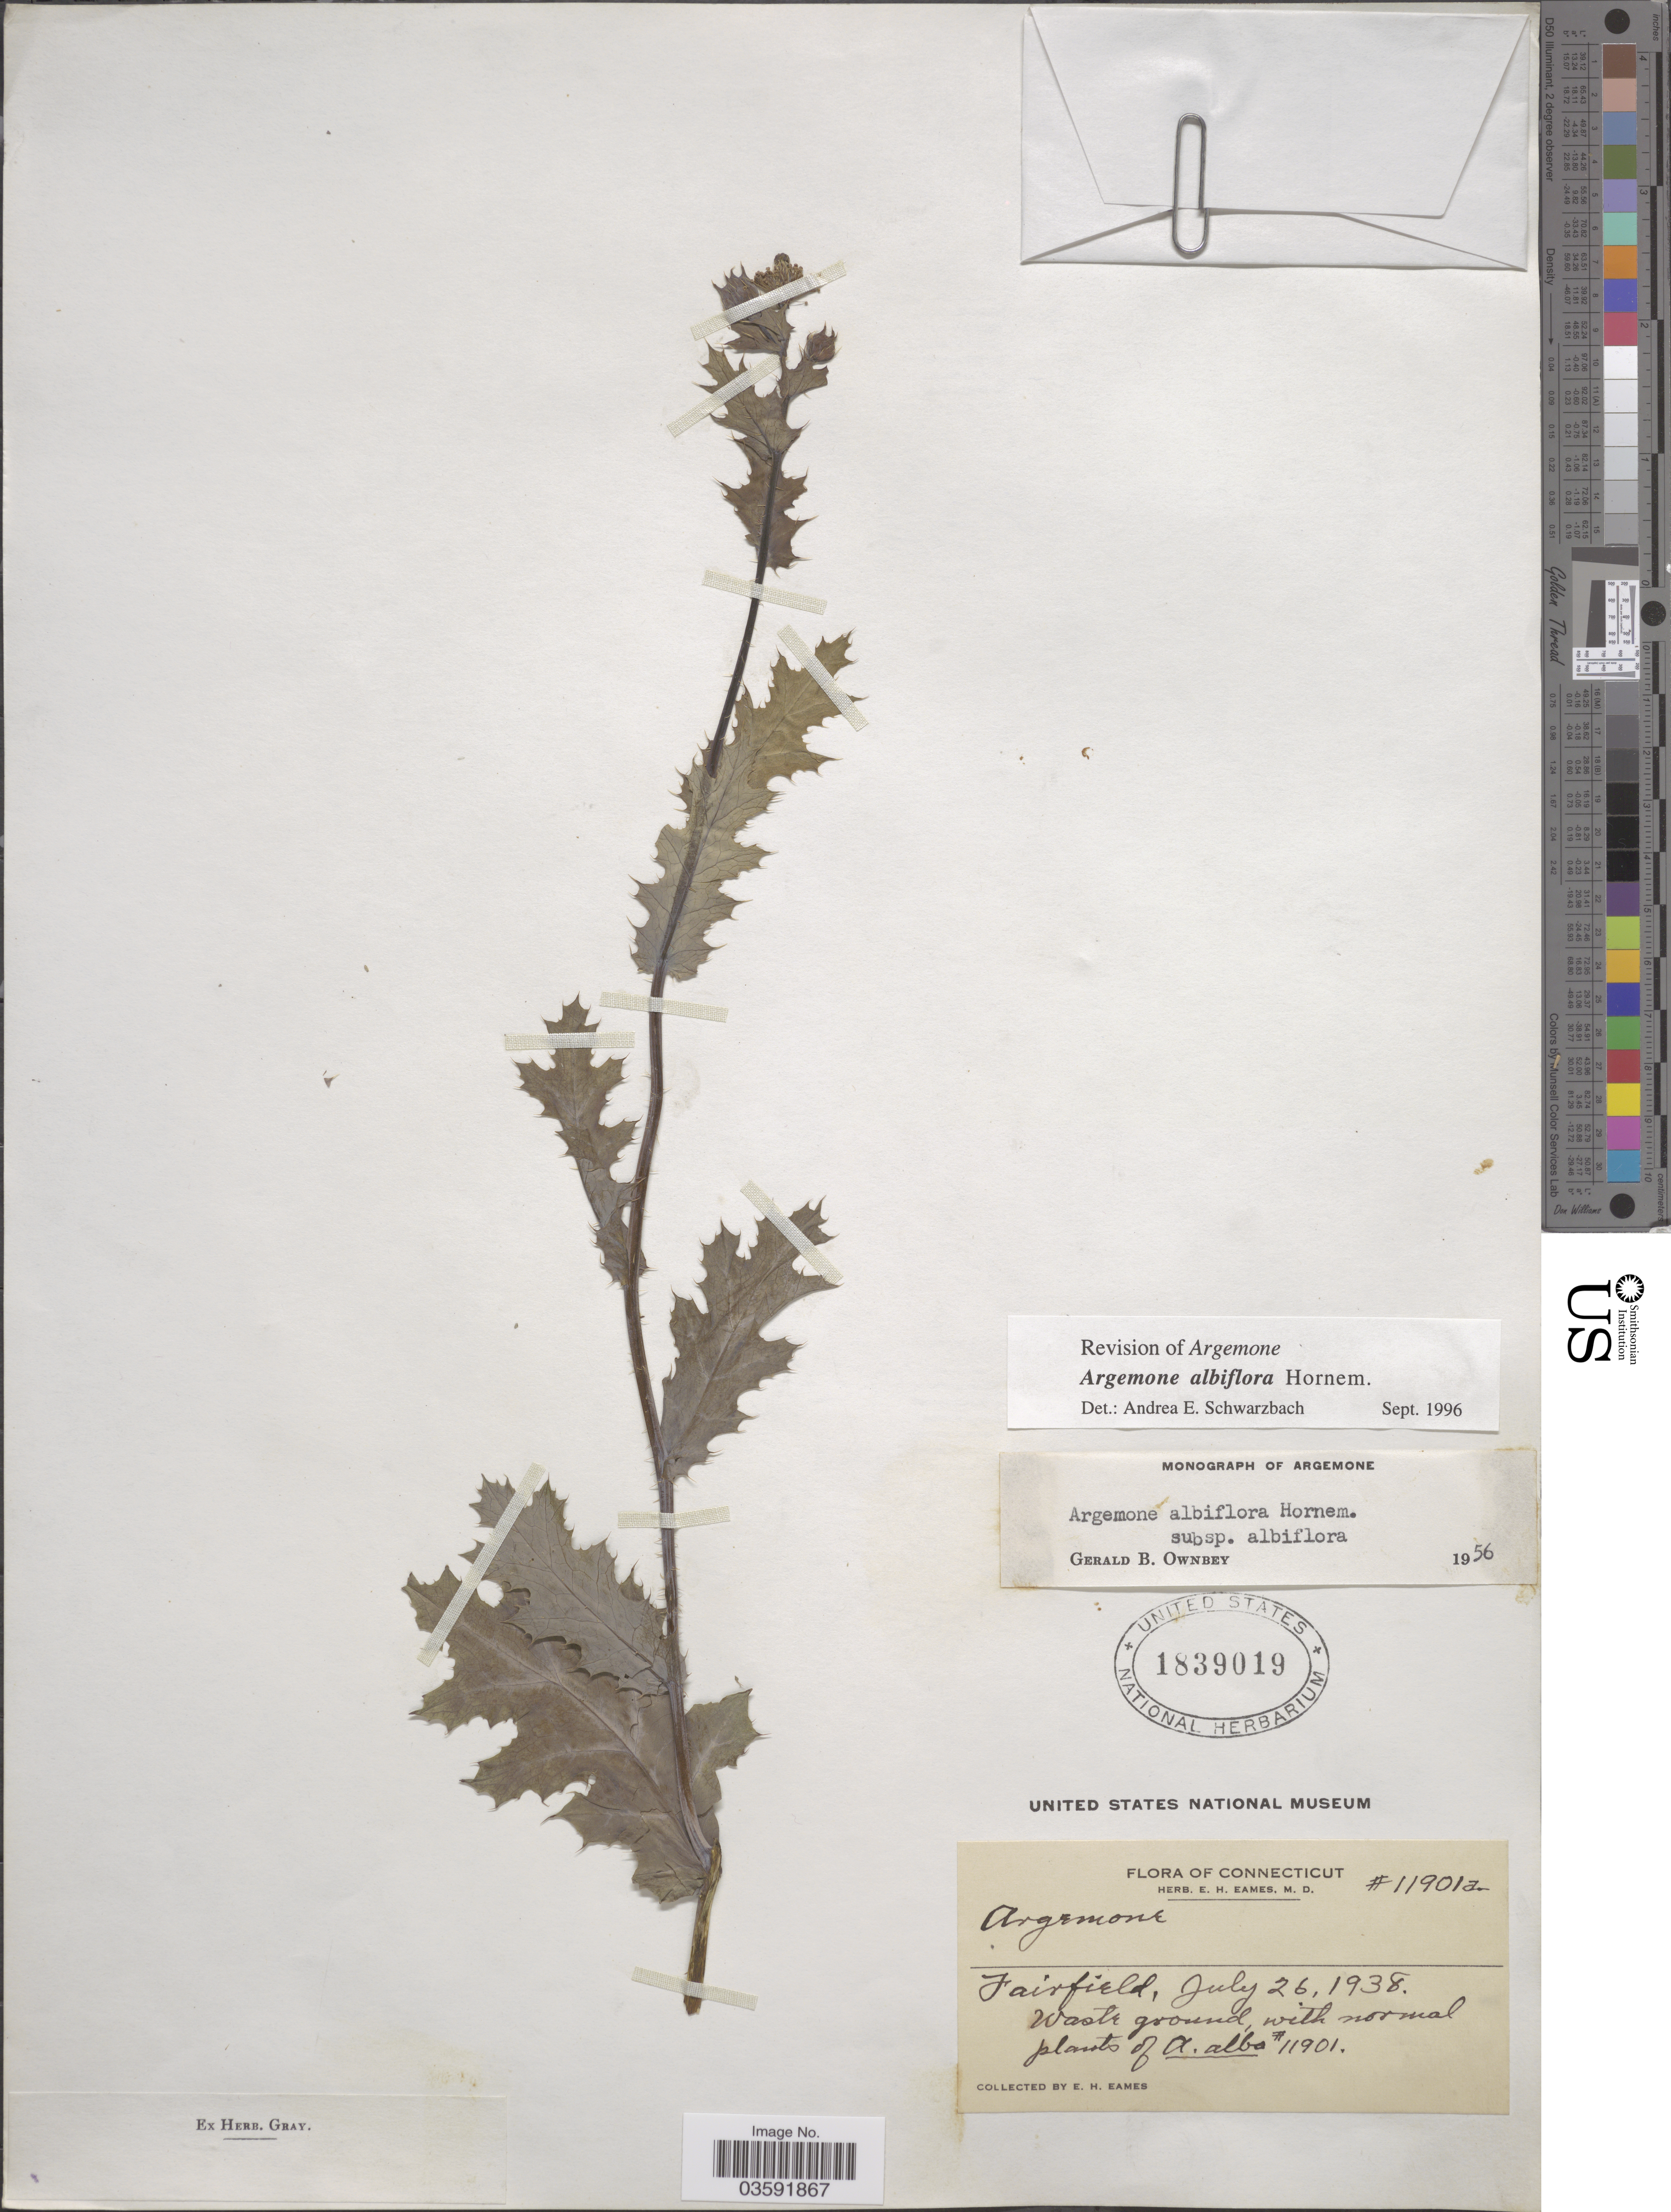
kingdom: Plantae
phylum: Tracheophyta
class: Magnoliopsida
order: Ranunculales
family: Papaveraceae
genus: Argemone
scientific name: Argemone albiflora subsp. albiflora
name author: Hornem.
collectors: E. H. Eames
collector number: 11901a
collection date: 1938-07-26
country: United States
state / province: Connecticut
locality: Fairfield.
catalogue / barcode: US 1839019